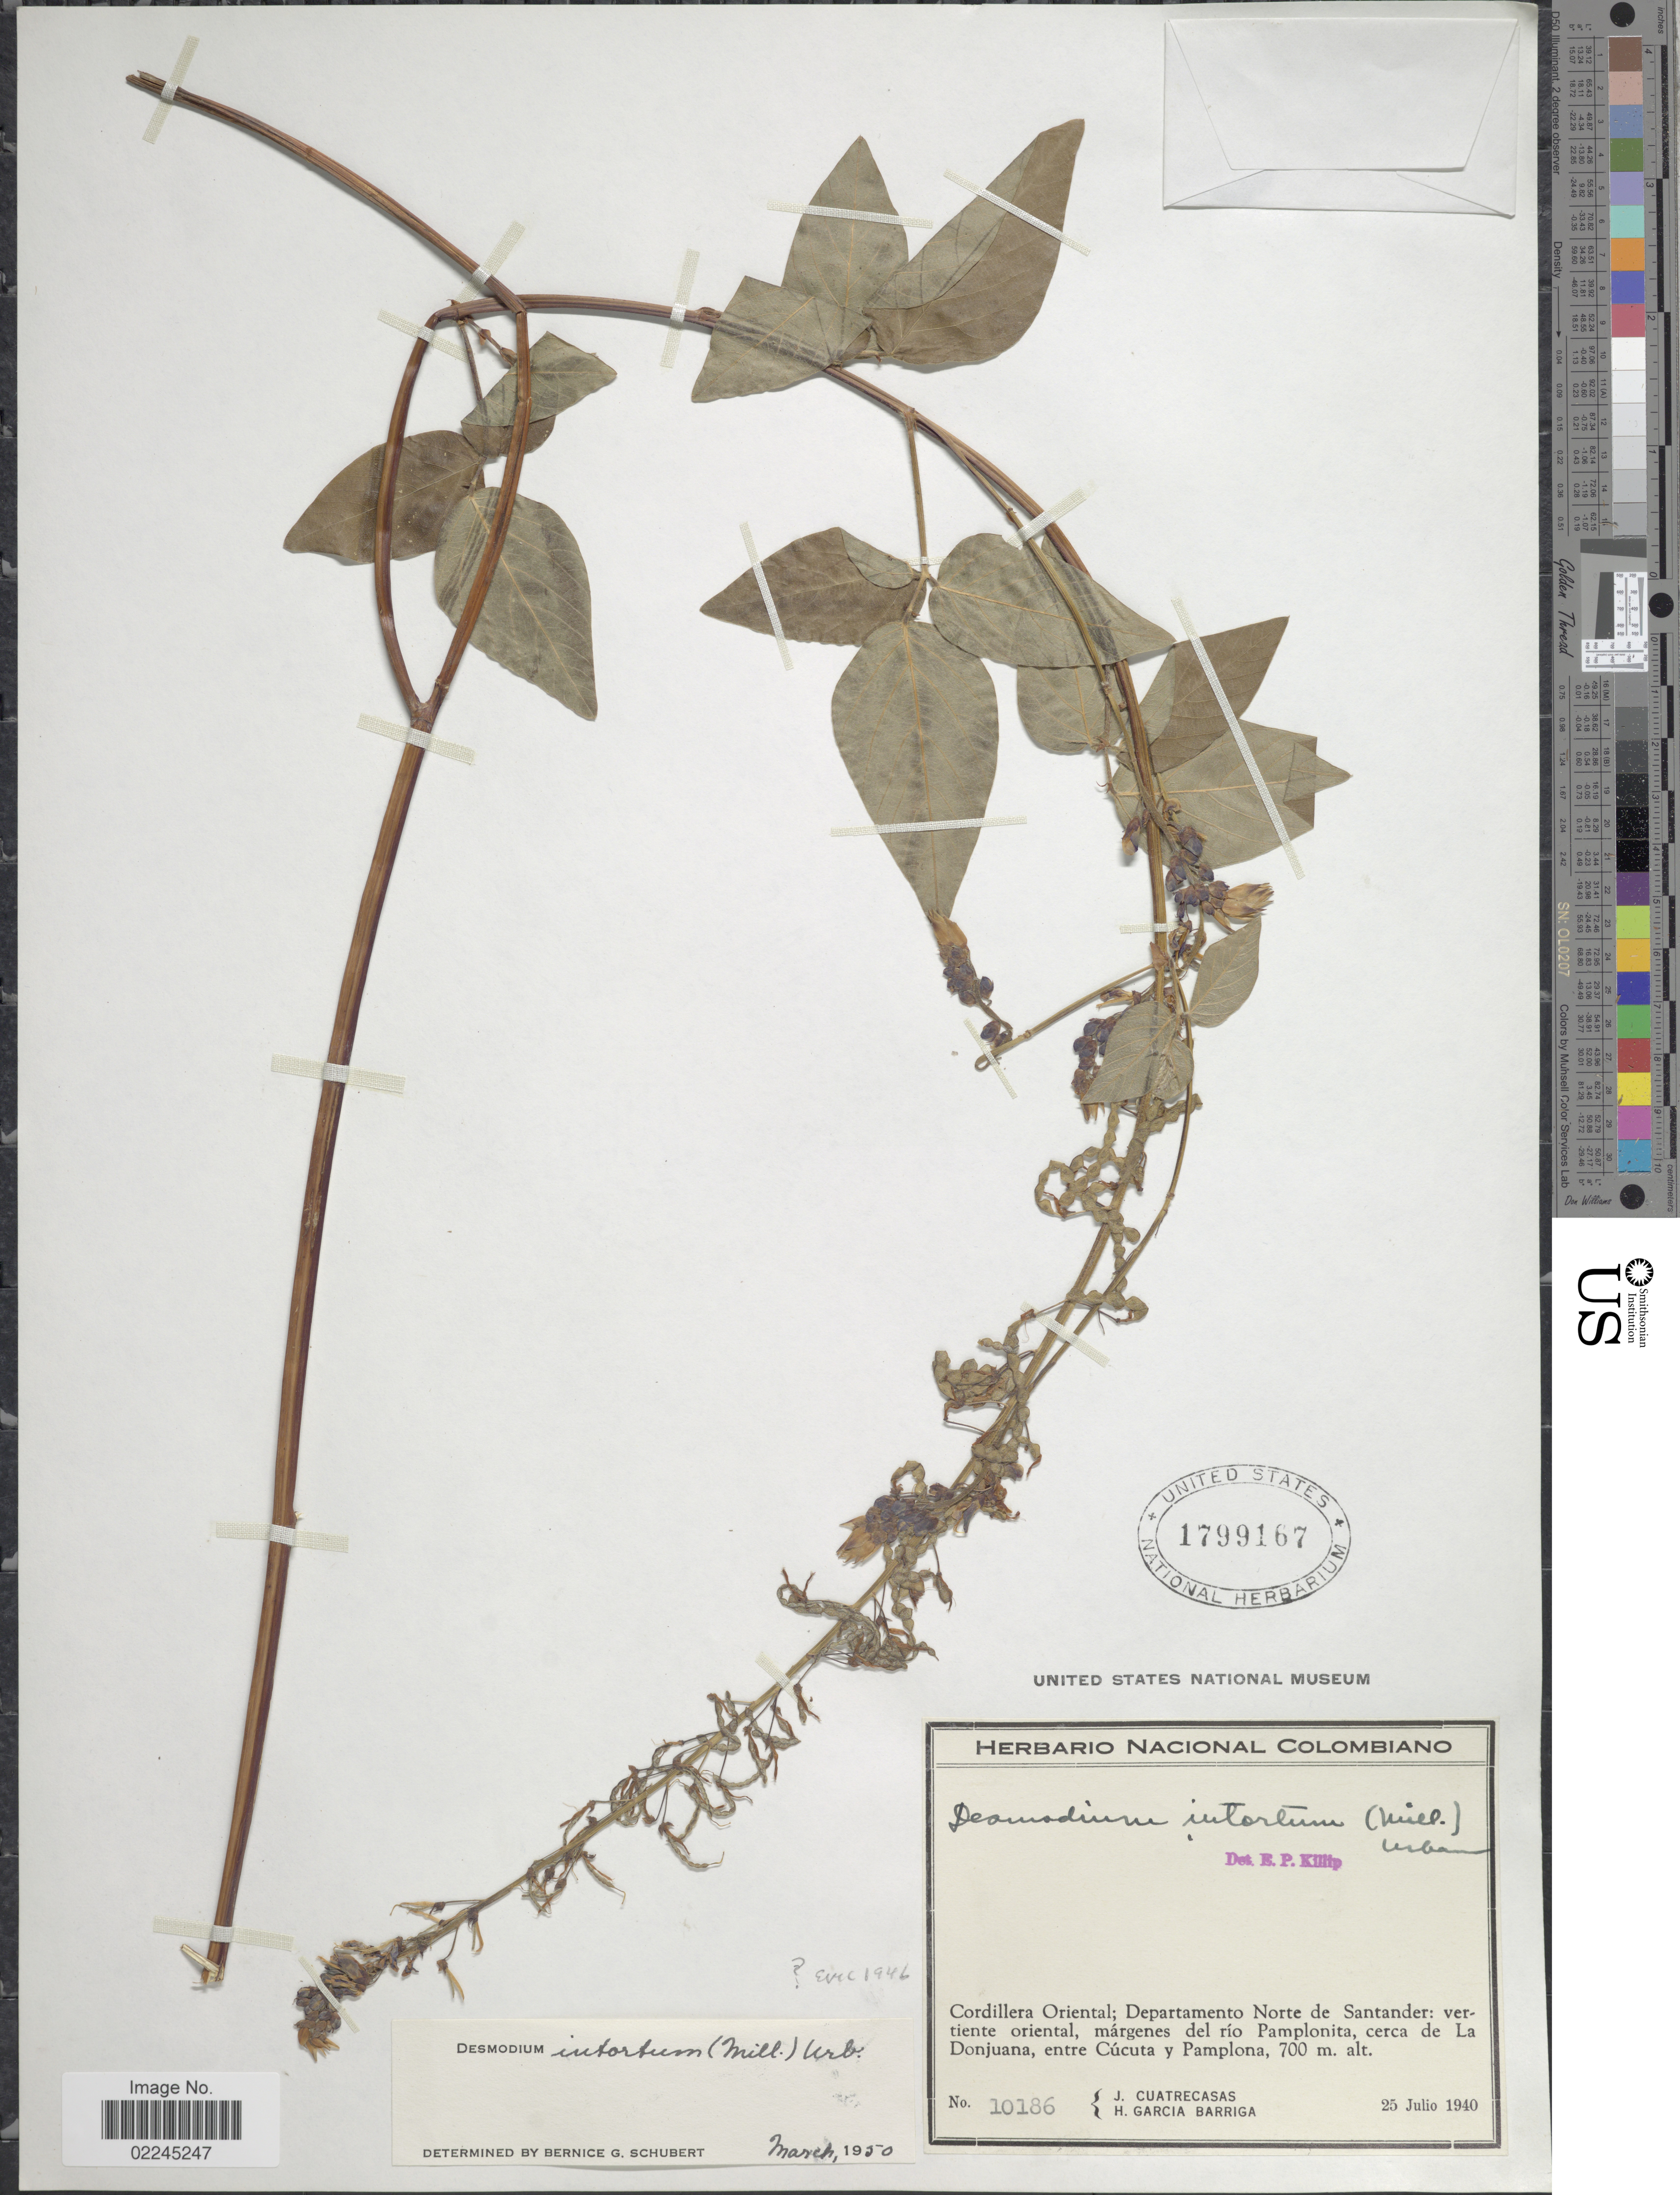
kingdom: Plantae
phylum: Tracheophyta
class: Magnoliopsida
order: Fabales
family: Fabaceae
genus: Desmodium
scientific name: Desmodium intortum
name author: (Mill.) Urb.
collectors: J. Cuatrecasas & H. García Barriga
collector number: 10186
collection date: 1940-07-25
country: Colombia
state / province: Norte de Santander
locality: Cordillera Oriental; Departamento Norte de Santander: vertiente oriental, margenes del rio Pamplonita, cerca de La Donjuana, entre Cucuta y Pamplona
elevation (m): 700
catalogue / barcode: US 1799167